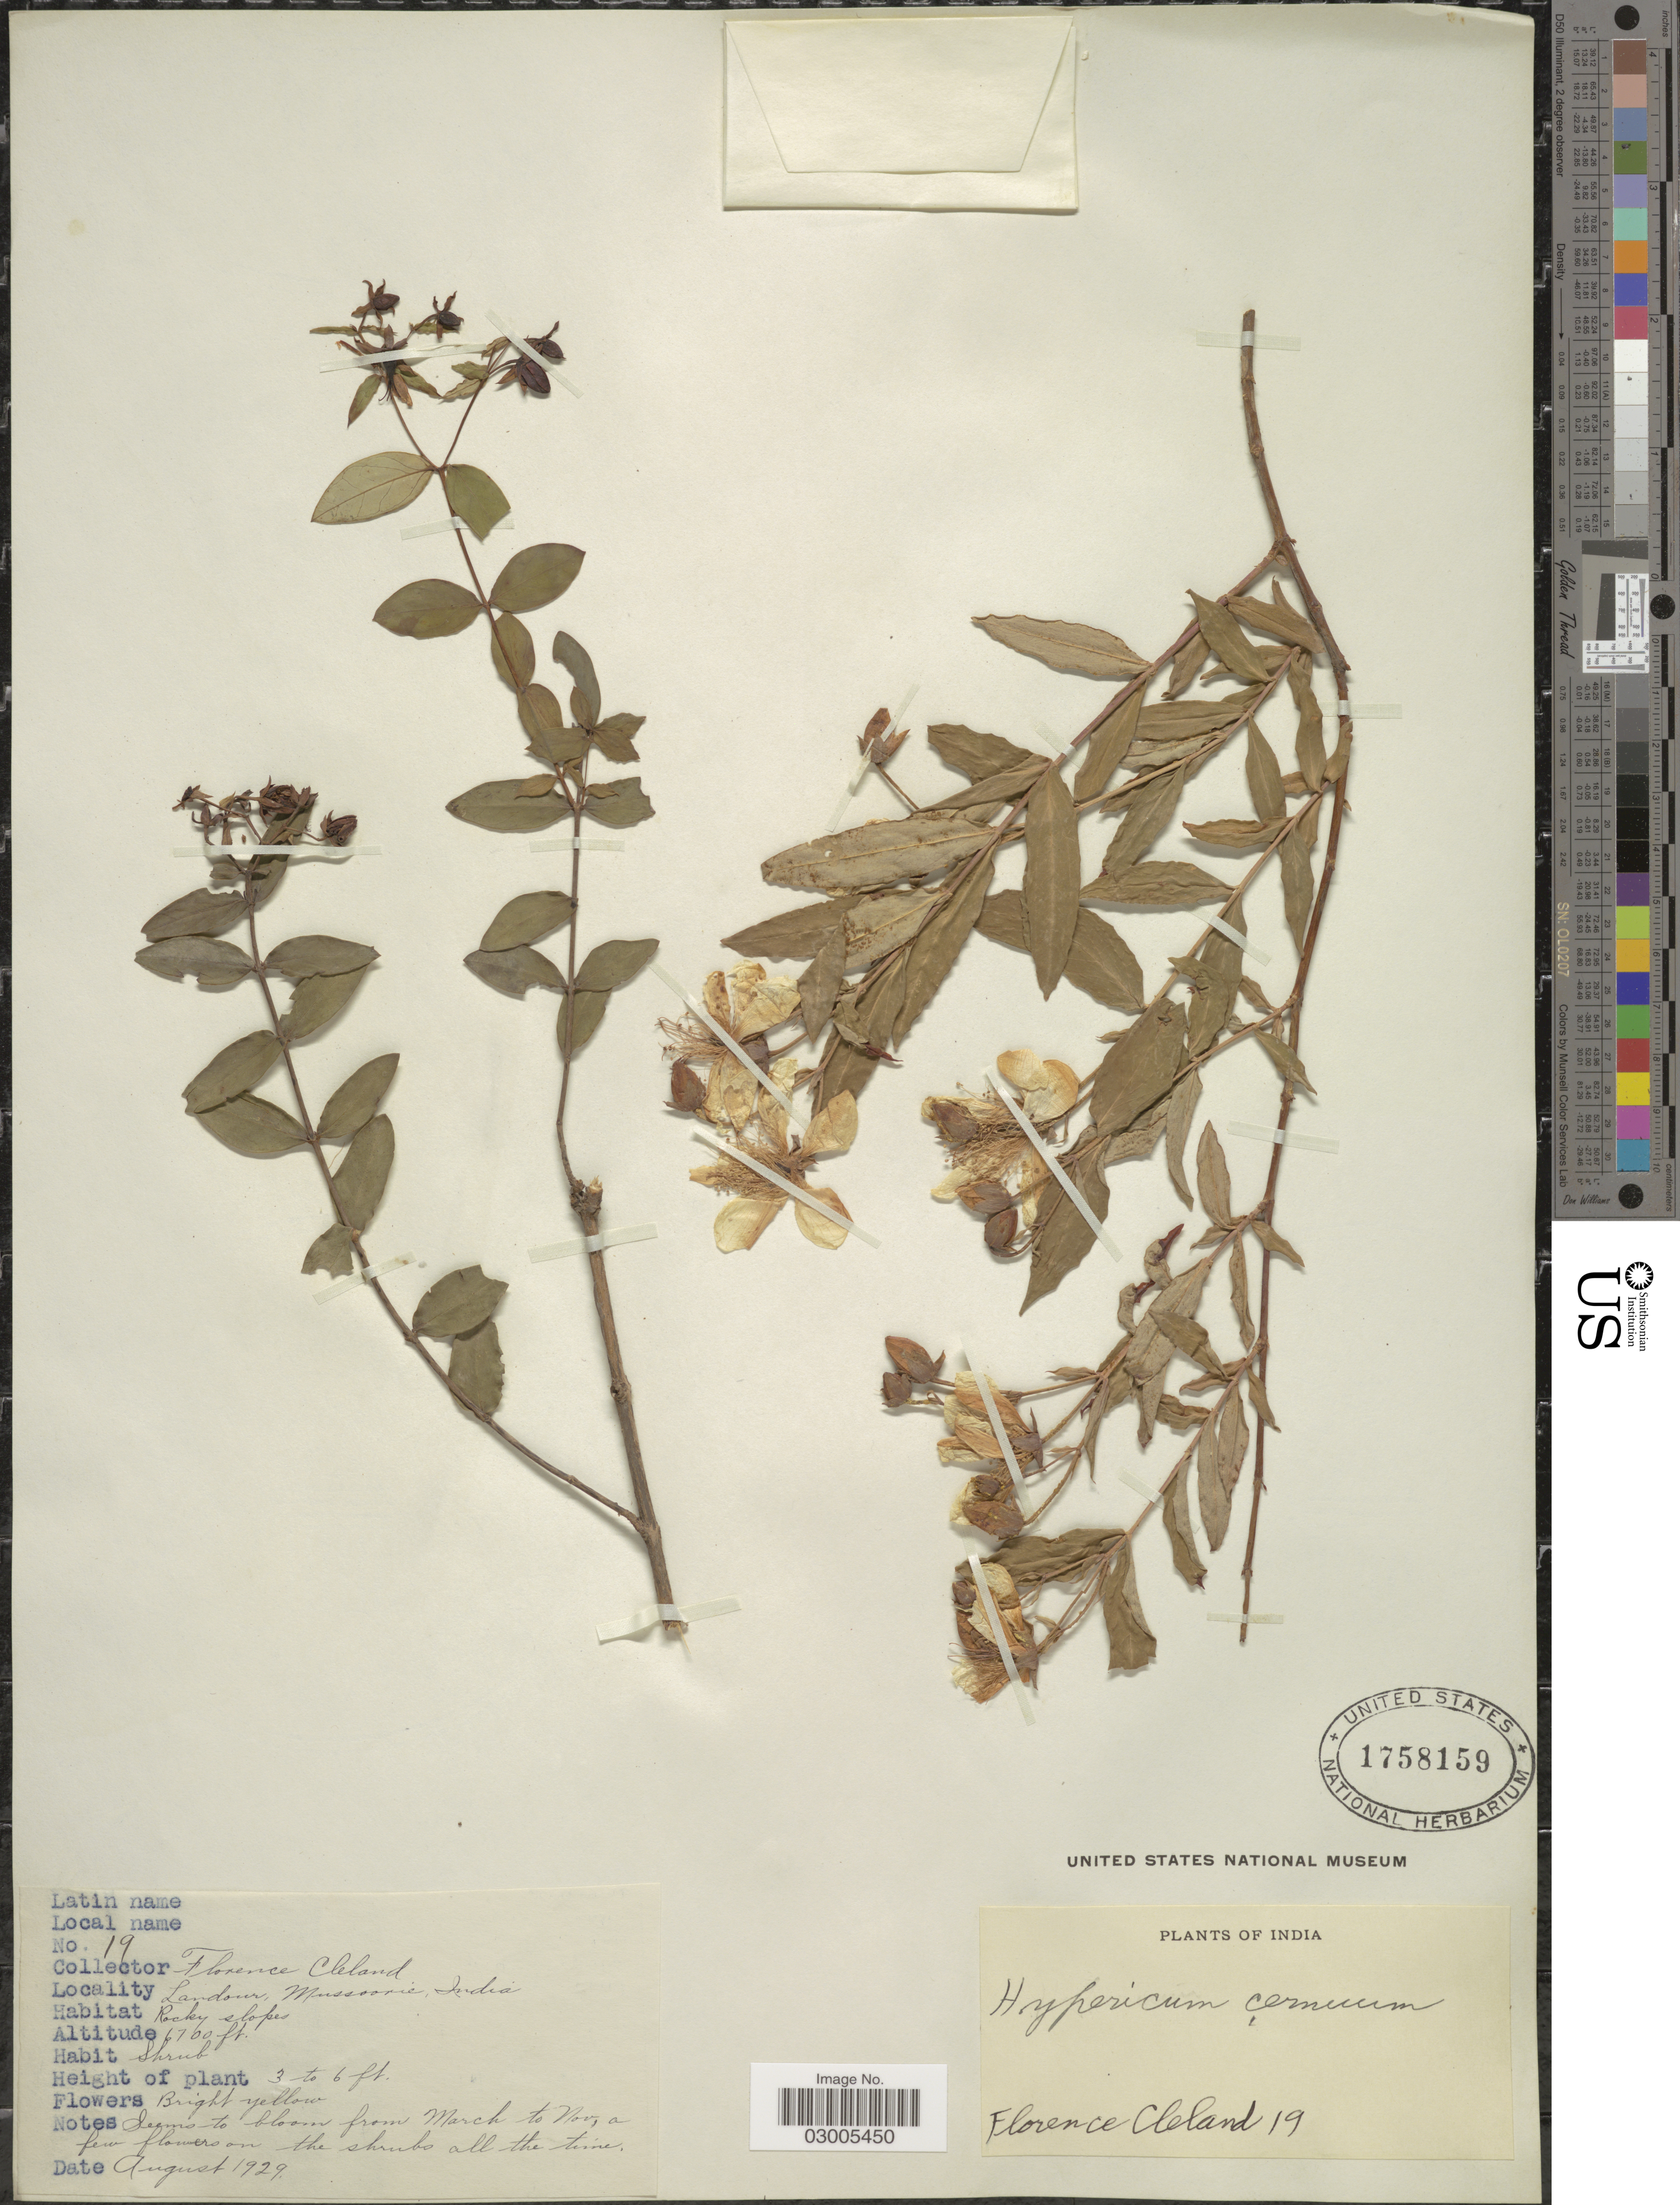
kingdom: Plantae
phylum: Tracheophyta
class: Magnoliopsida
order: Malpighiales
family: Hypericaceae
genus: Hypericum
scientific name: Hypericum oblongifolium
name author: Choisy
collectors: F. Cleland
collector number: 19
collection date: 1929-08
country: India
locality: Landour, Mussoorie.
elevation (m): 2042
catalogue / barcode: US 1758159